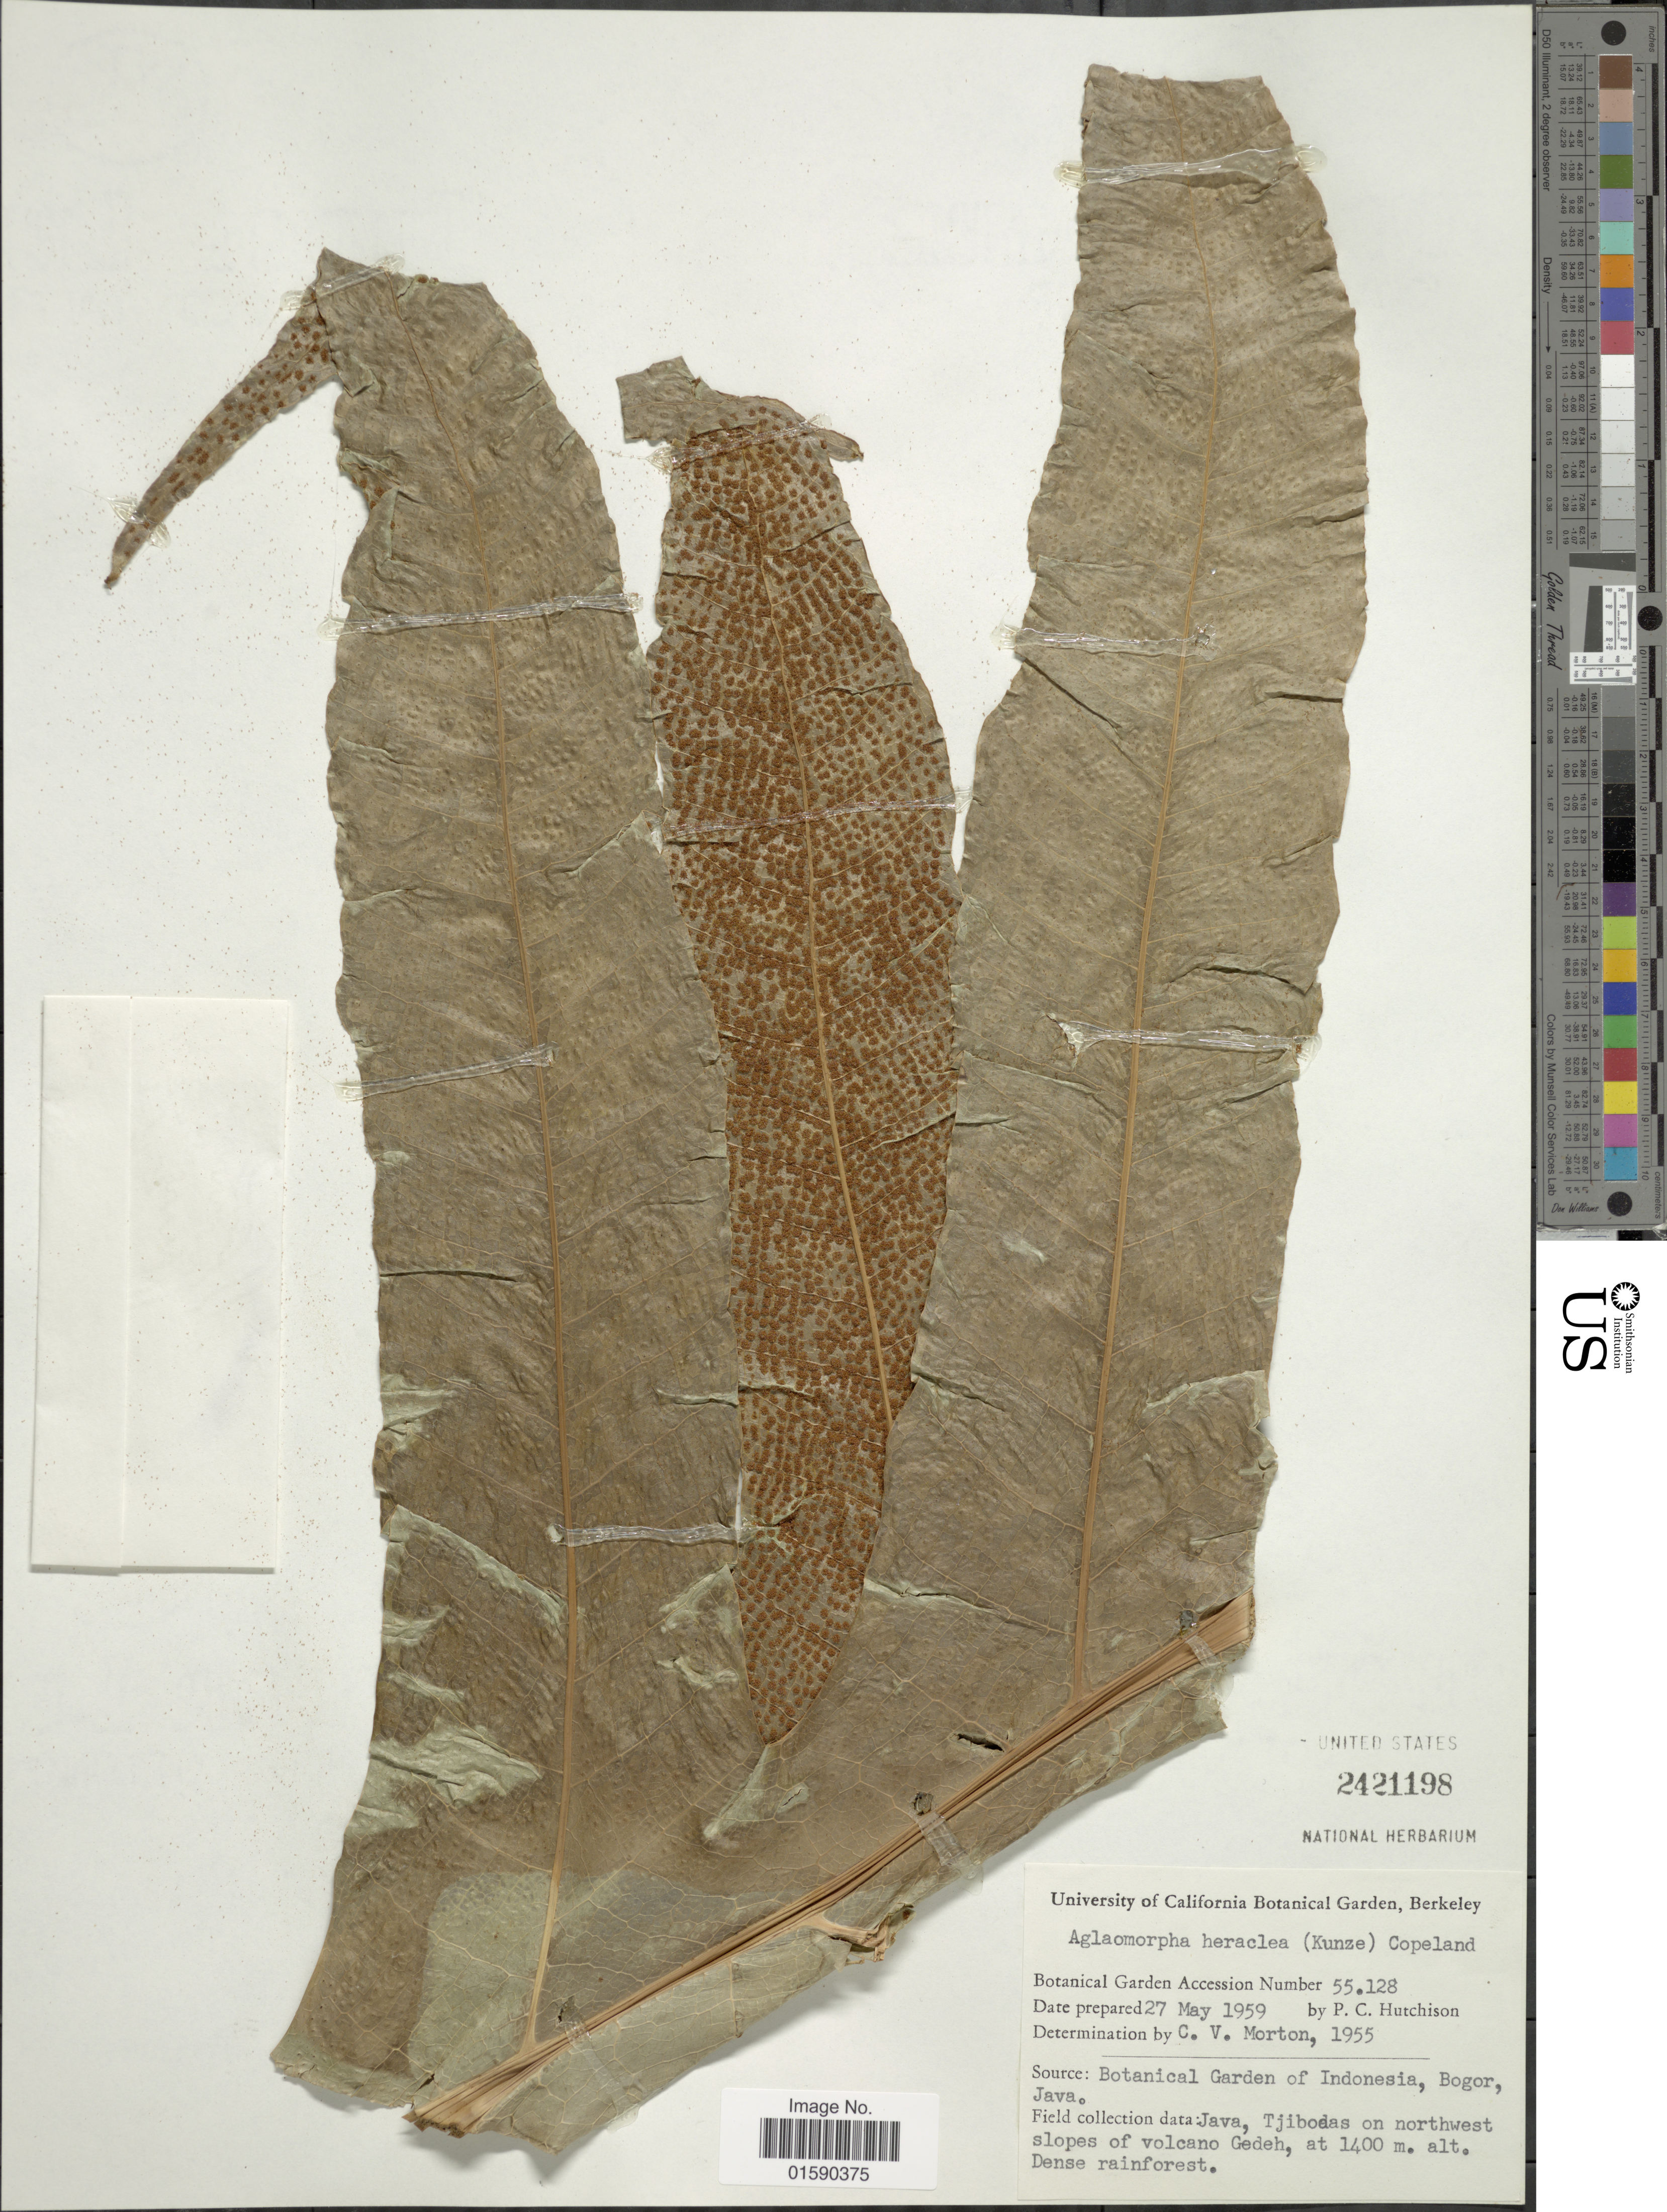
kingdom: Plantae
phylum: Tracheophyta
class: Polypodiopsida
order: Polypodiales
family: Polypodiaceae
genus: Aglaomorpha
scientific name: Aglaomorpha heraclea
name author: (Kunze) Copel.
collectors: P. C. Hutchison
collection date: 1959-05-27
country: United States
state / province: California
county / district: Alameda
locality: University of California Botanical Garden, Berkeley.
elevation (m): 1400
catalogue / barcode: US 2421198